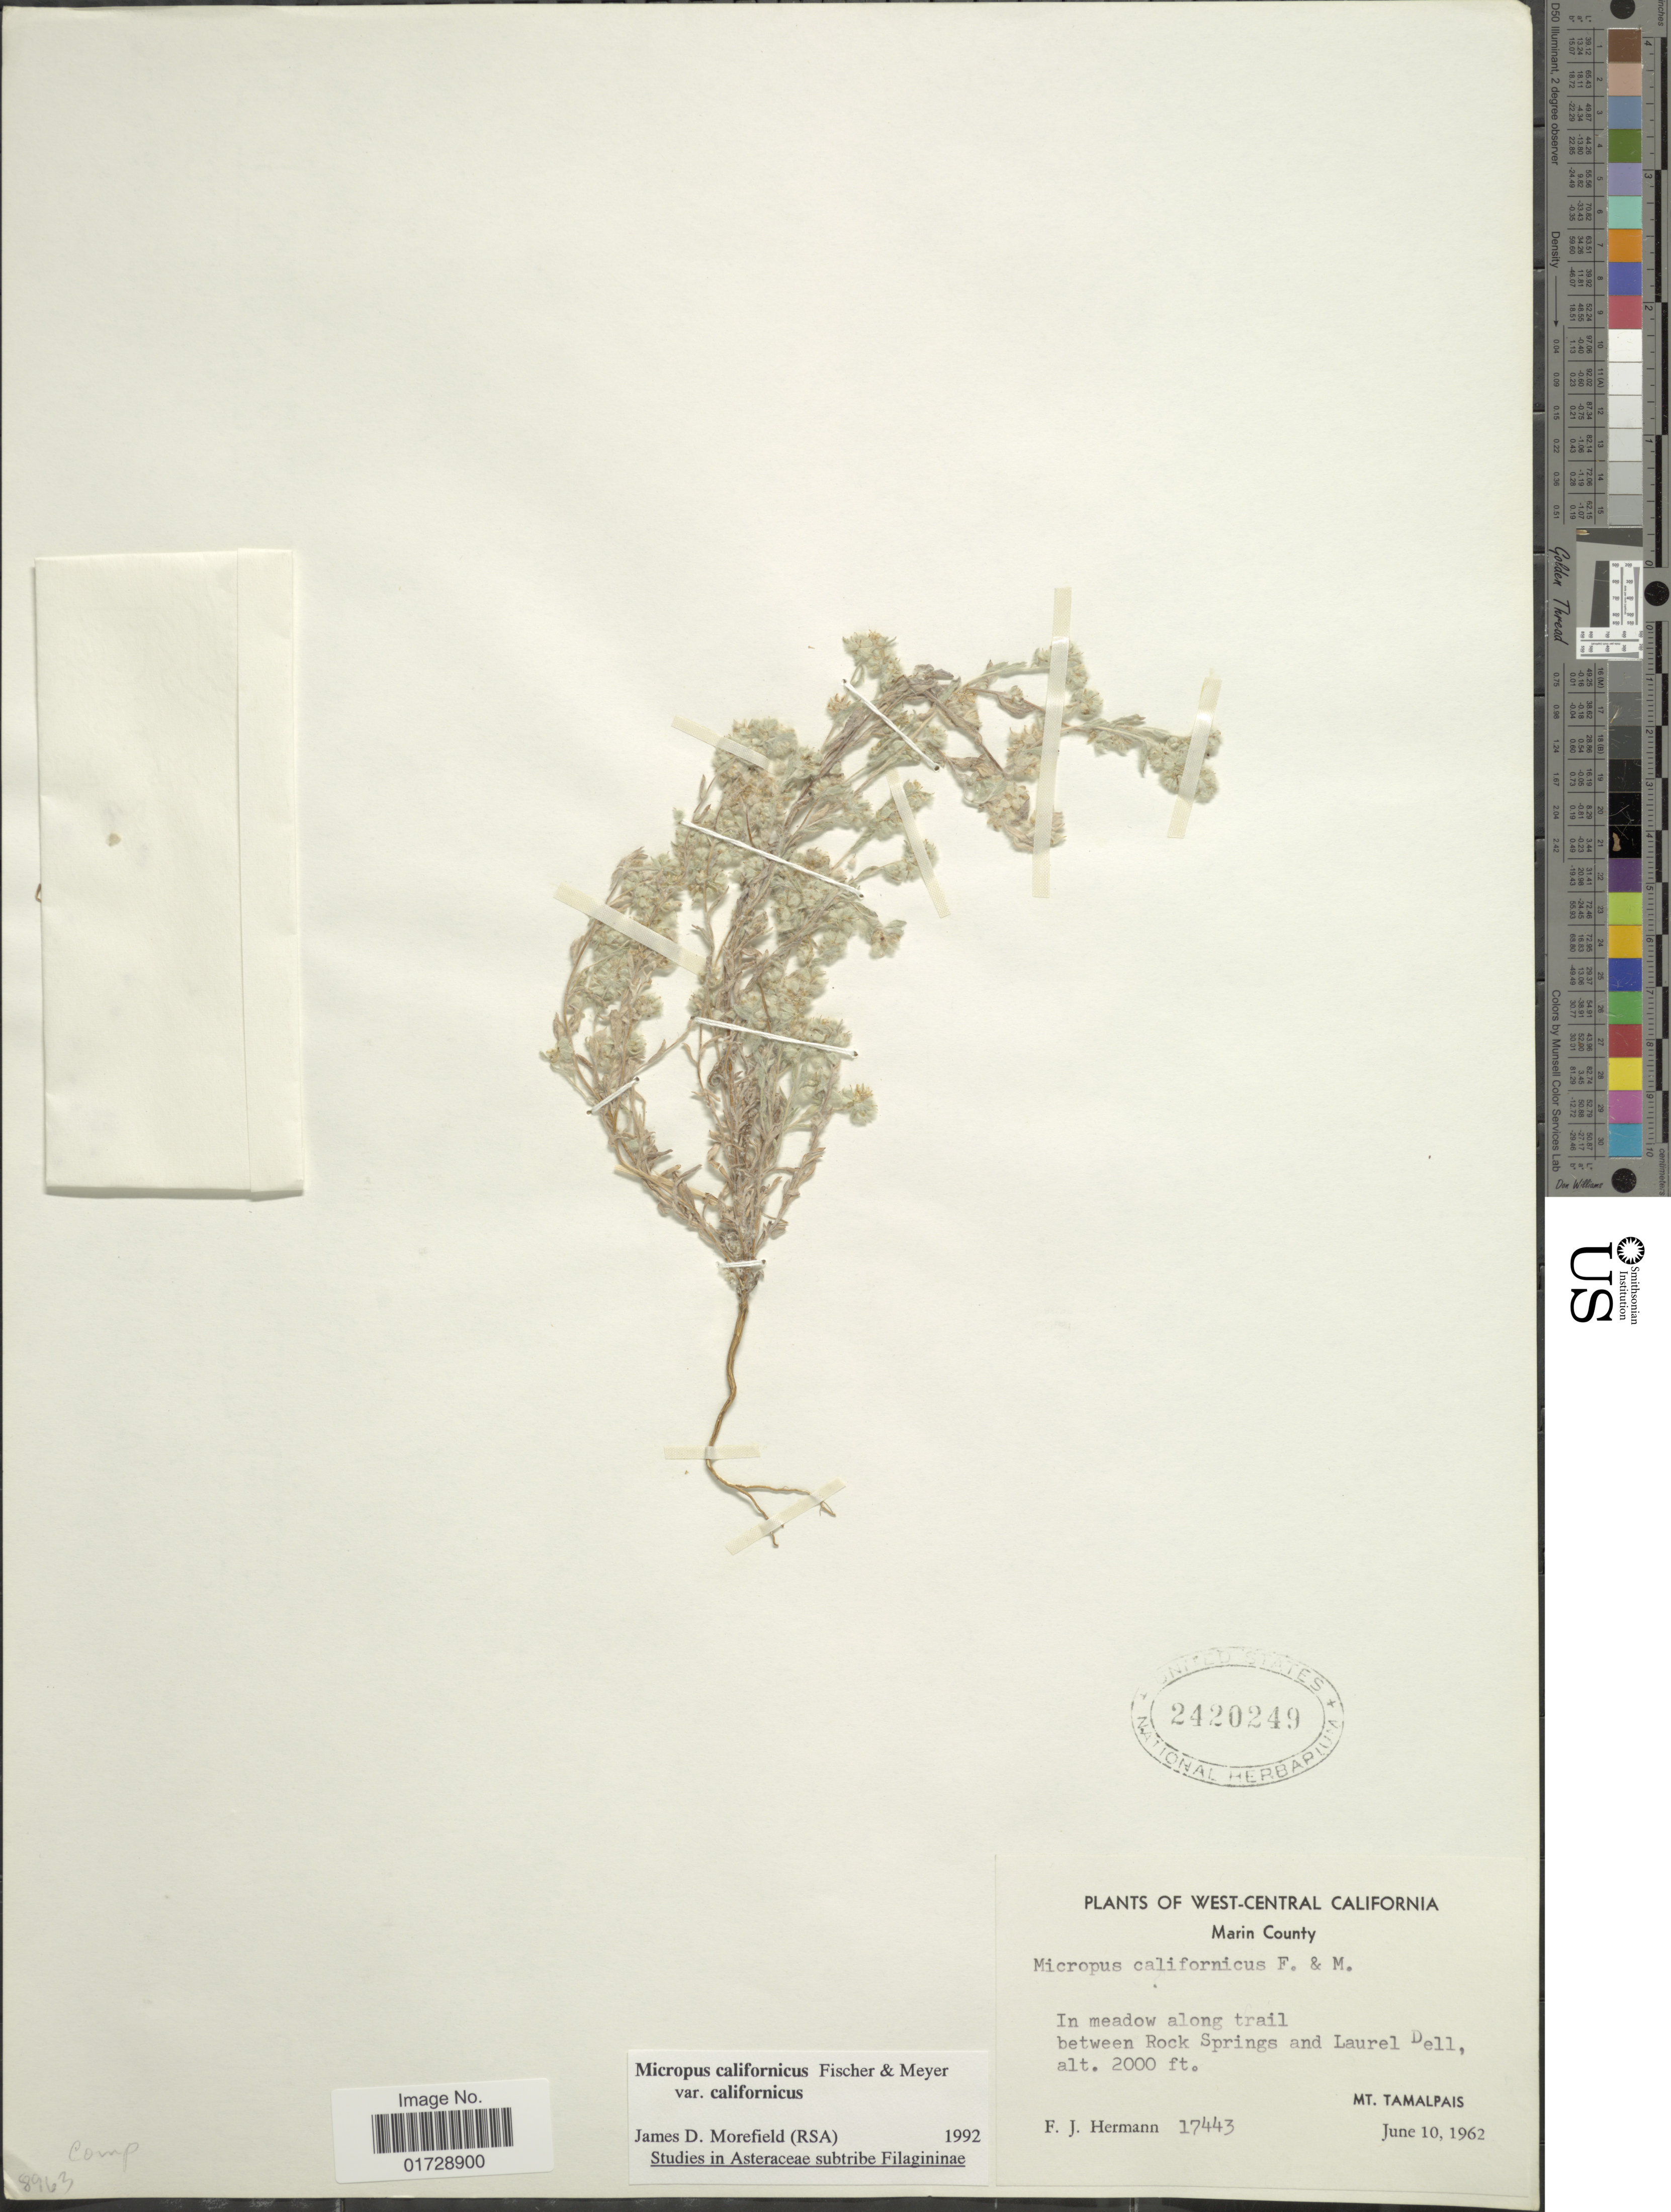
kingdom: Plantae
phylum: Tracheophyta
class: Magnoliopsida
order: Asterales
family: Asteraceae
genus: Micropus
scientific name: Micropus californicus var. californicus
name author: Fisch. & C.A. Mey.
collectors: F. J. Hermann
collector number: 17443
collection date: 1962-06-10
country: United States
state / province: California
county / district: Marin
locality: West-Central California, Marin County, In meadow along trail between Rock Springs and Laurel Dell, Mt. Tamalpais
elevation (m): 610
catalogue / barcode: US 2420249